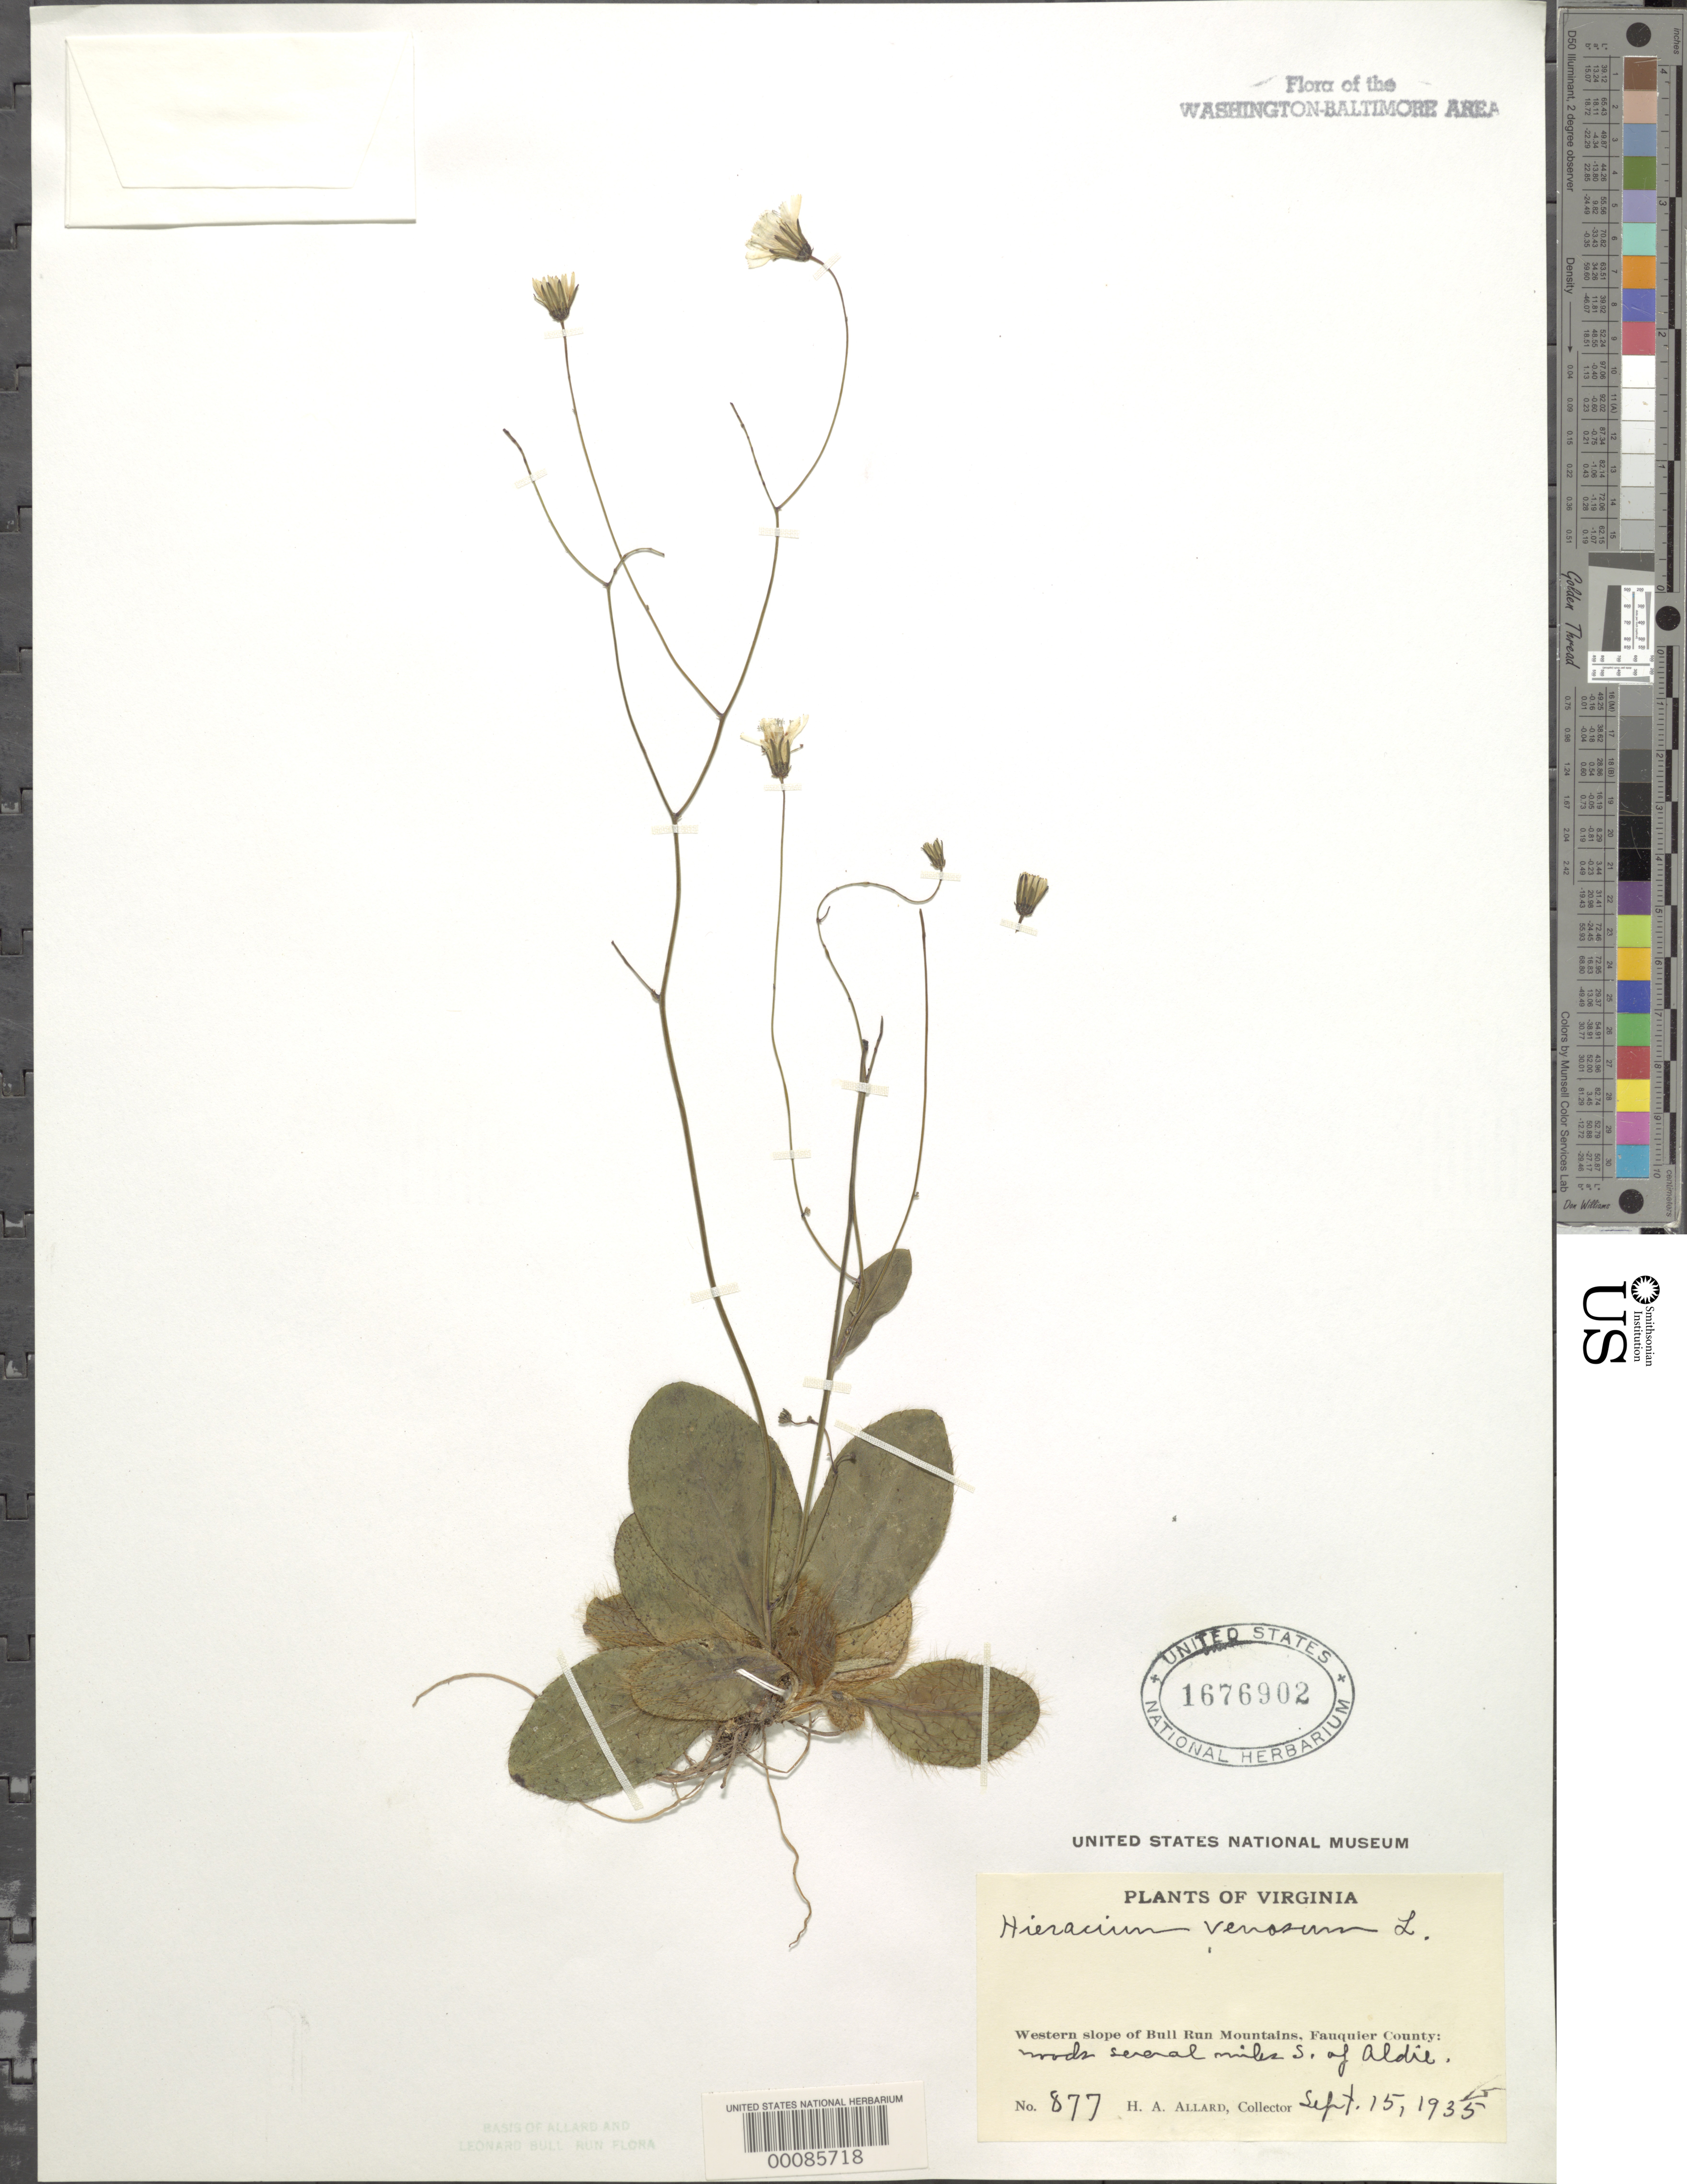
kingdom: Plantae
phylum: Tracheophyta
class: Magnoliopsida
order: Asterales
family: Asteraceae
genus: Hieracium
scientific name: Hieracium venosum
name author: L.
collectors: H. A. Allard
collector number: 877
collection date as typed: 15 Sep 1935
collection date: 1935-09-15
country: United States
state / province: Virginia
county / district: Fauquier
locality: South of Aldie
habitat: Woods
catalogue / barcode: US 1676902